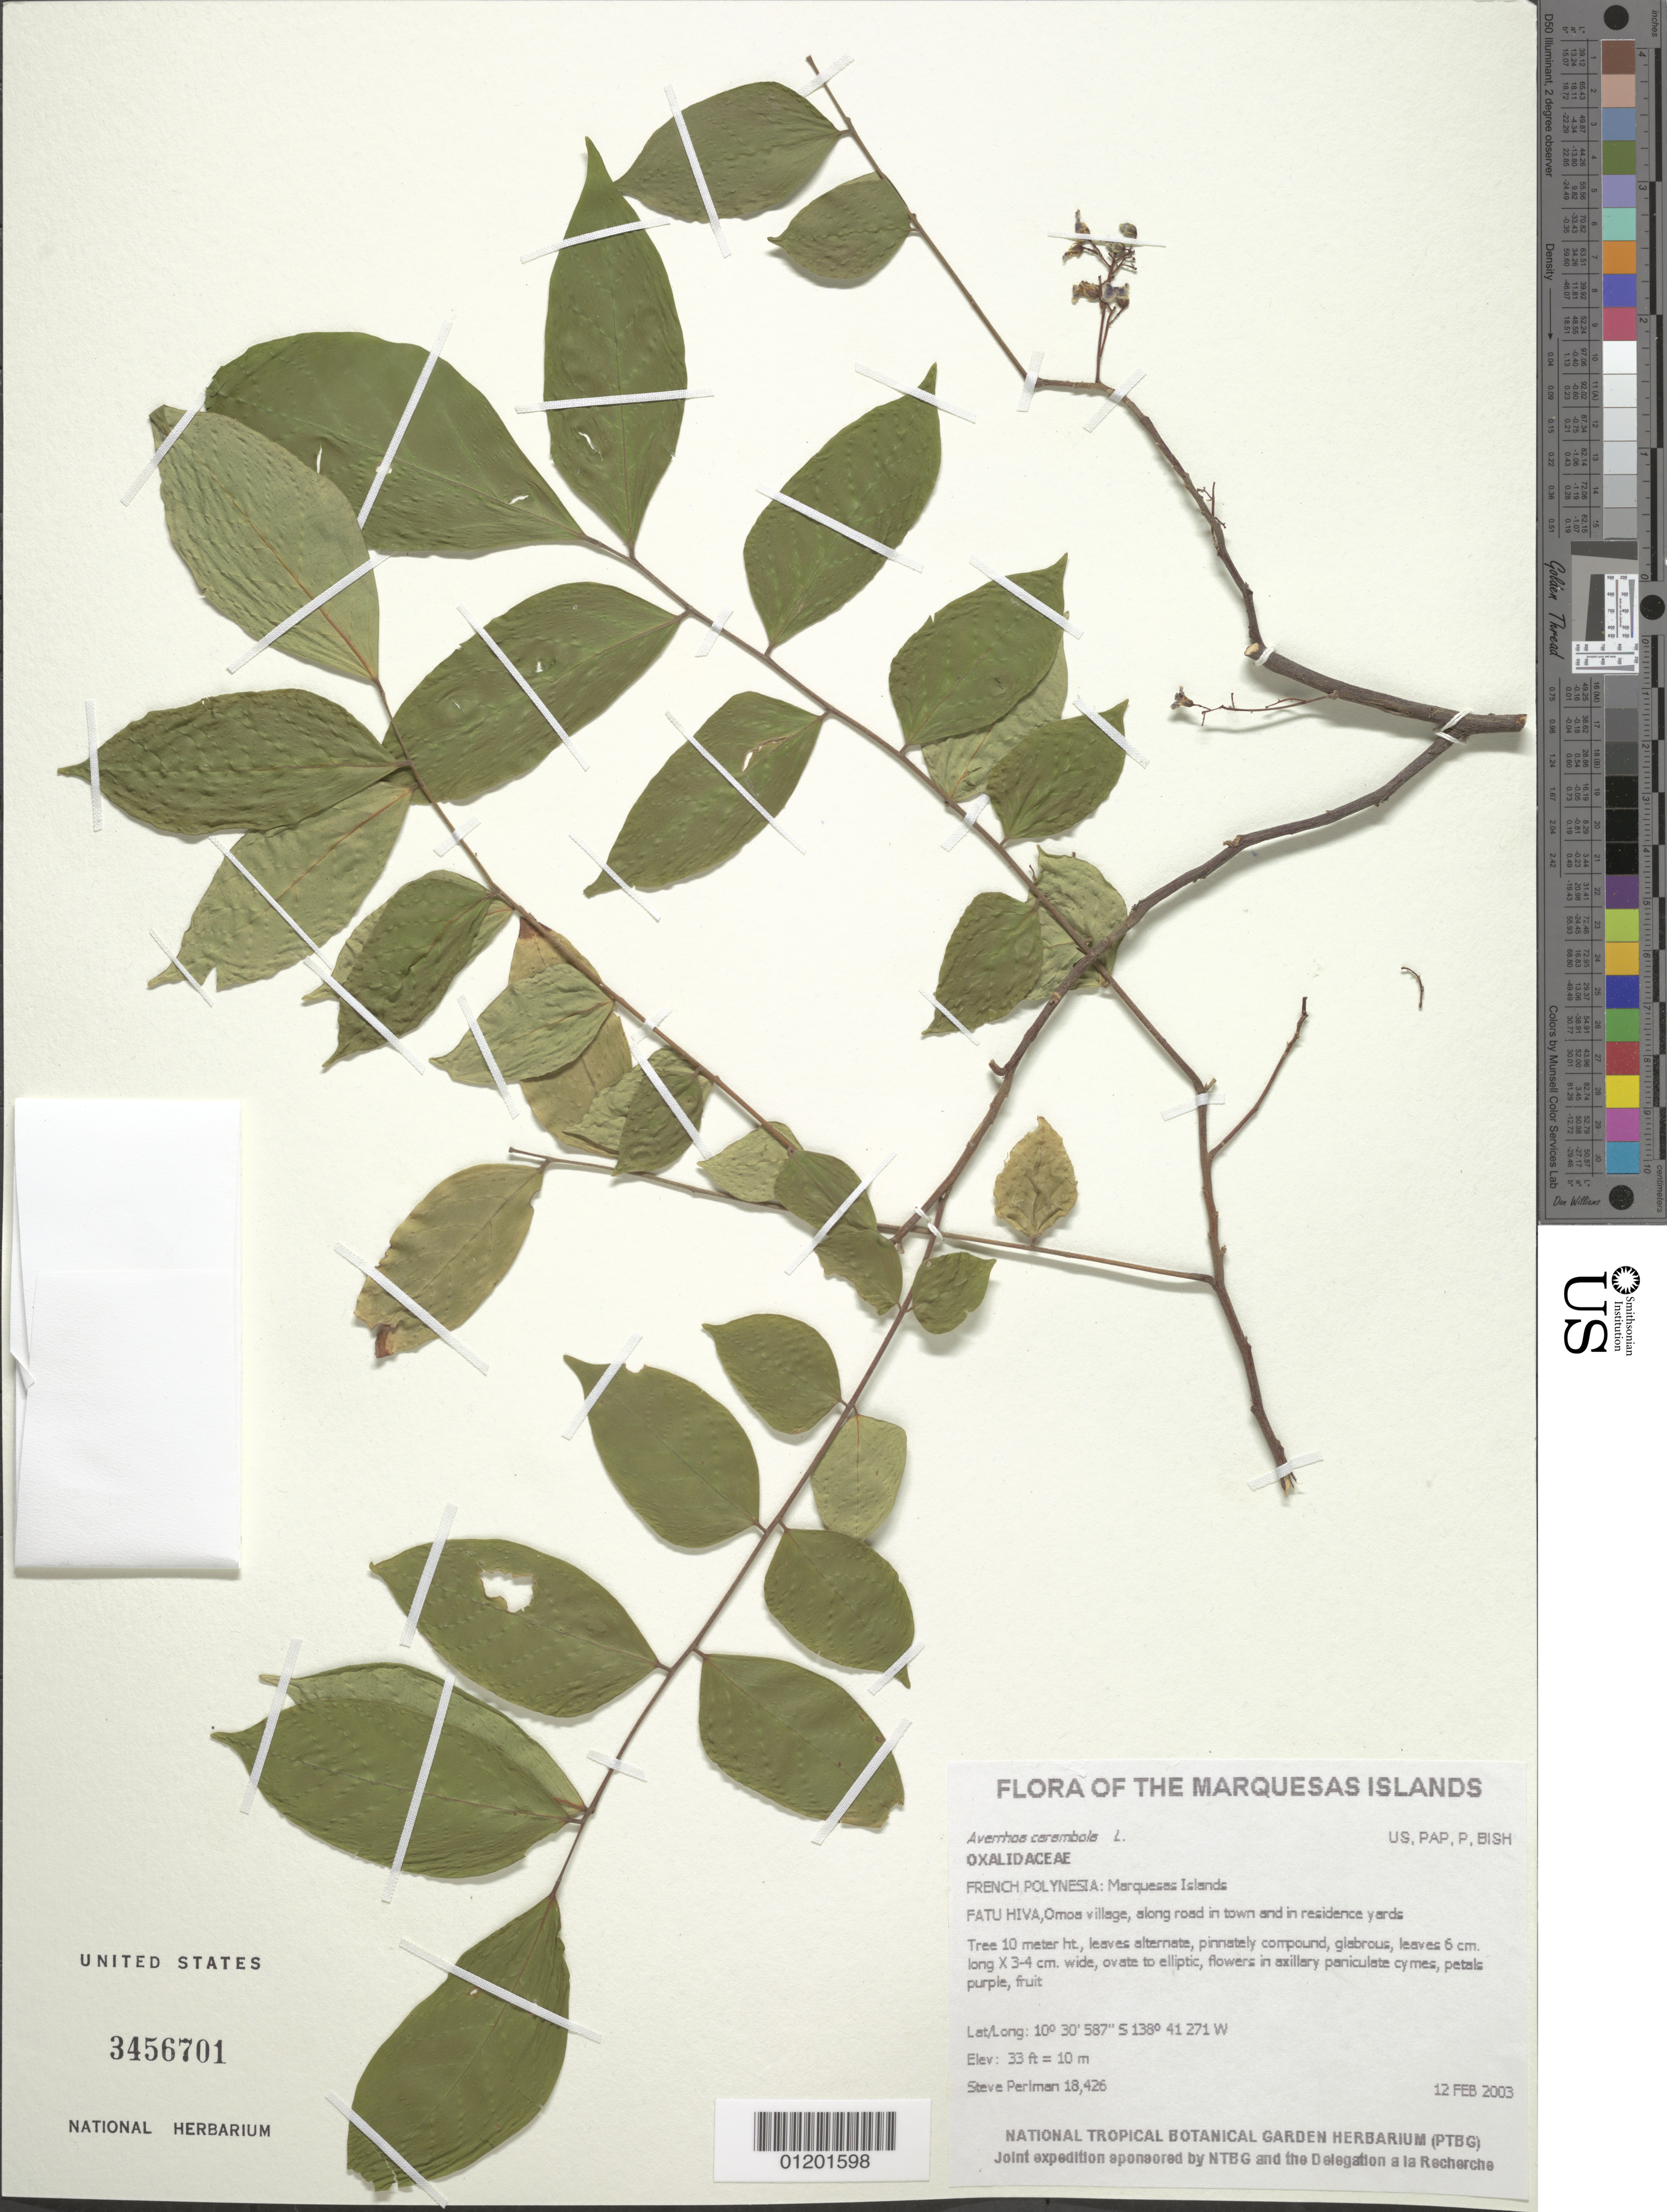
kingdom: Plantae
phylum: Tracheophyta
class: Magnoliopsida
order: Oxalidales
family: Oxalidaceae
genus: Averrhoa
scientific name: Averrhoa carambola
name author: L.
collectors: S. P. Perlman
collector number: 18426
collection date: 2003-02-12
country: French Polynesia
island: Fatu Hiva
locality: Omoa village, along road in town and in residence yards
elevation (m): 10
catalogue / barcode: US 3456701